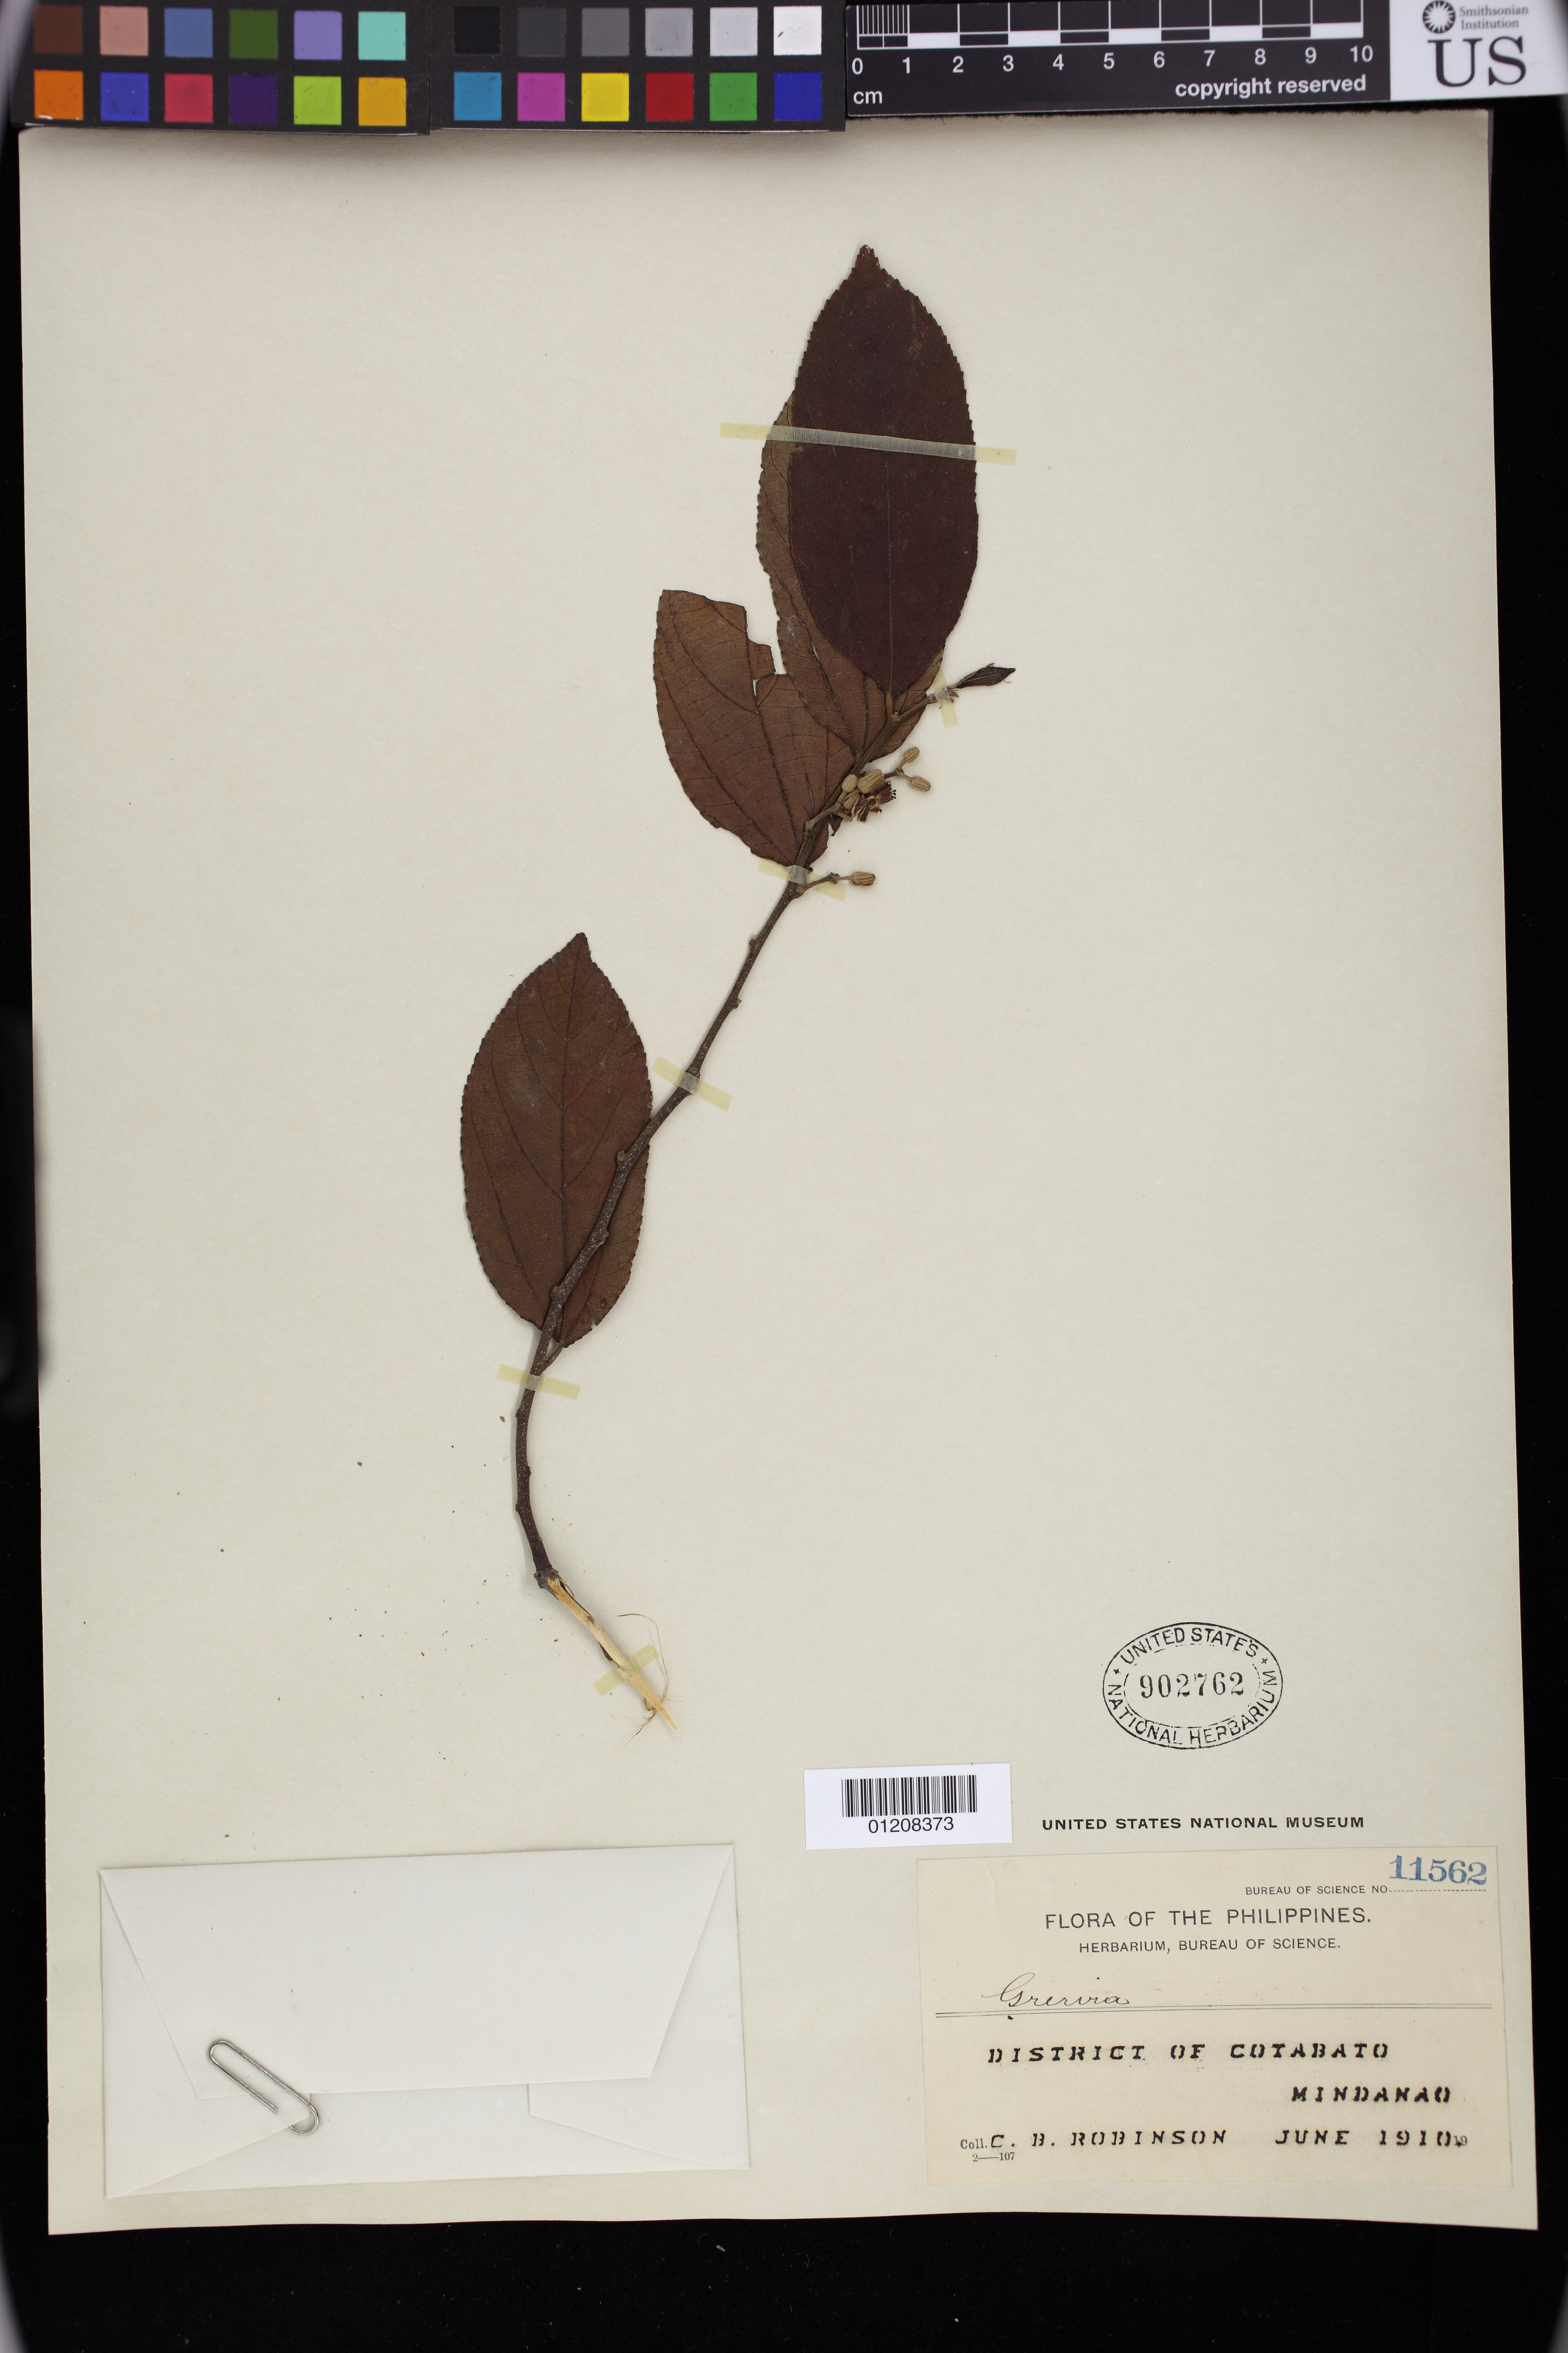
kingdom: Plantae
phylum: Tracheophyta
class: Magnoliopsida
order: Malvales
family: Malvaceae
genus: Grewia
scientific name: Grewia sp.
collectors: C. Robinson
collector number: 11562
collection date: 1910-06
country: Philippines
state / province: Muslim Mindanao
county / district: Cotabato City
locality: District of Cotabato, Mindanao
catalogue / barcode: US 902762